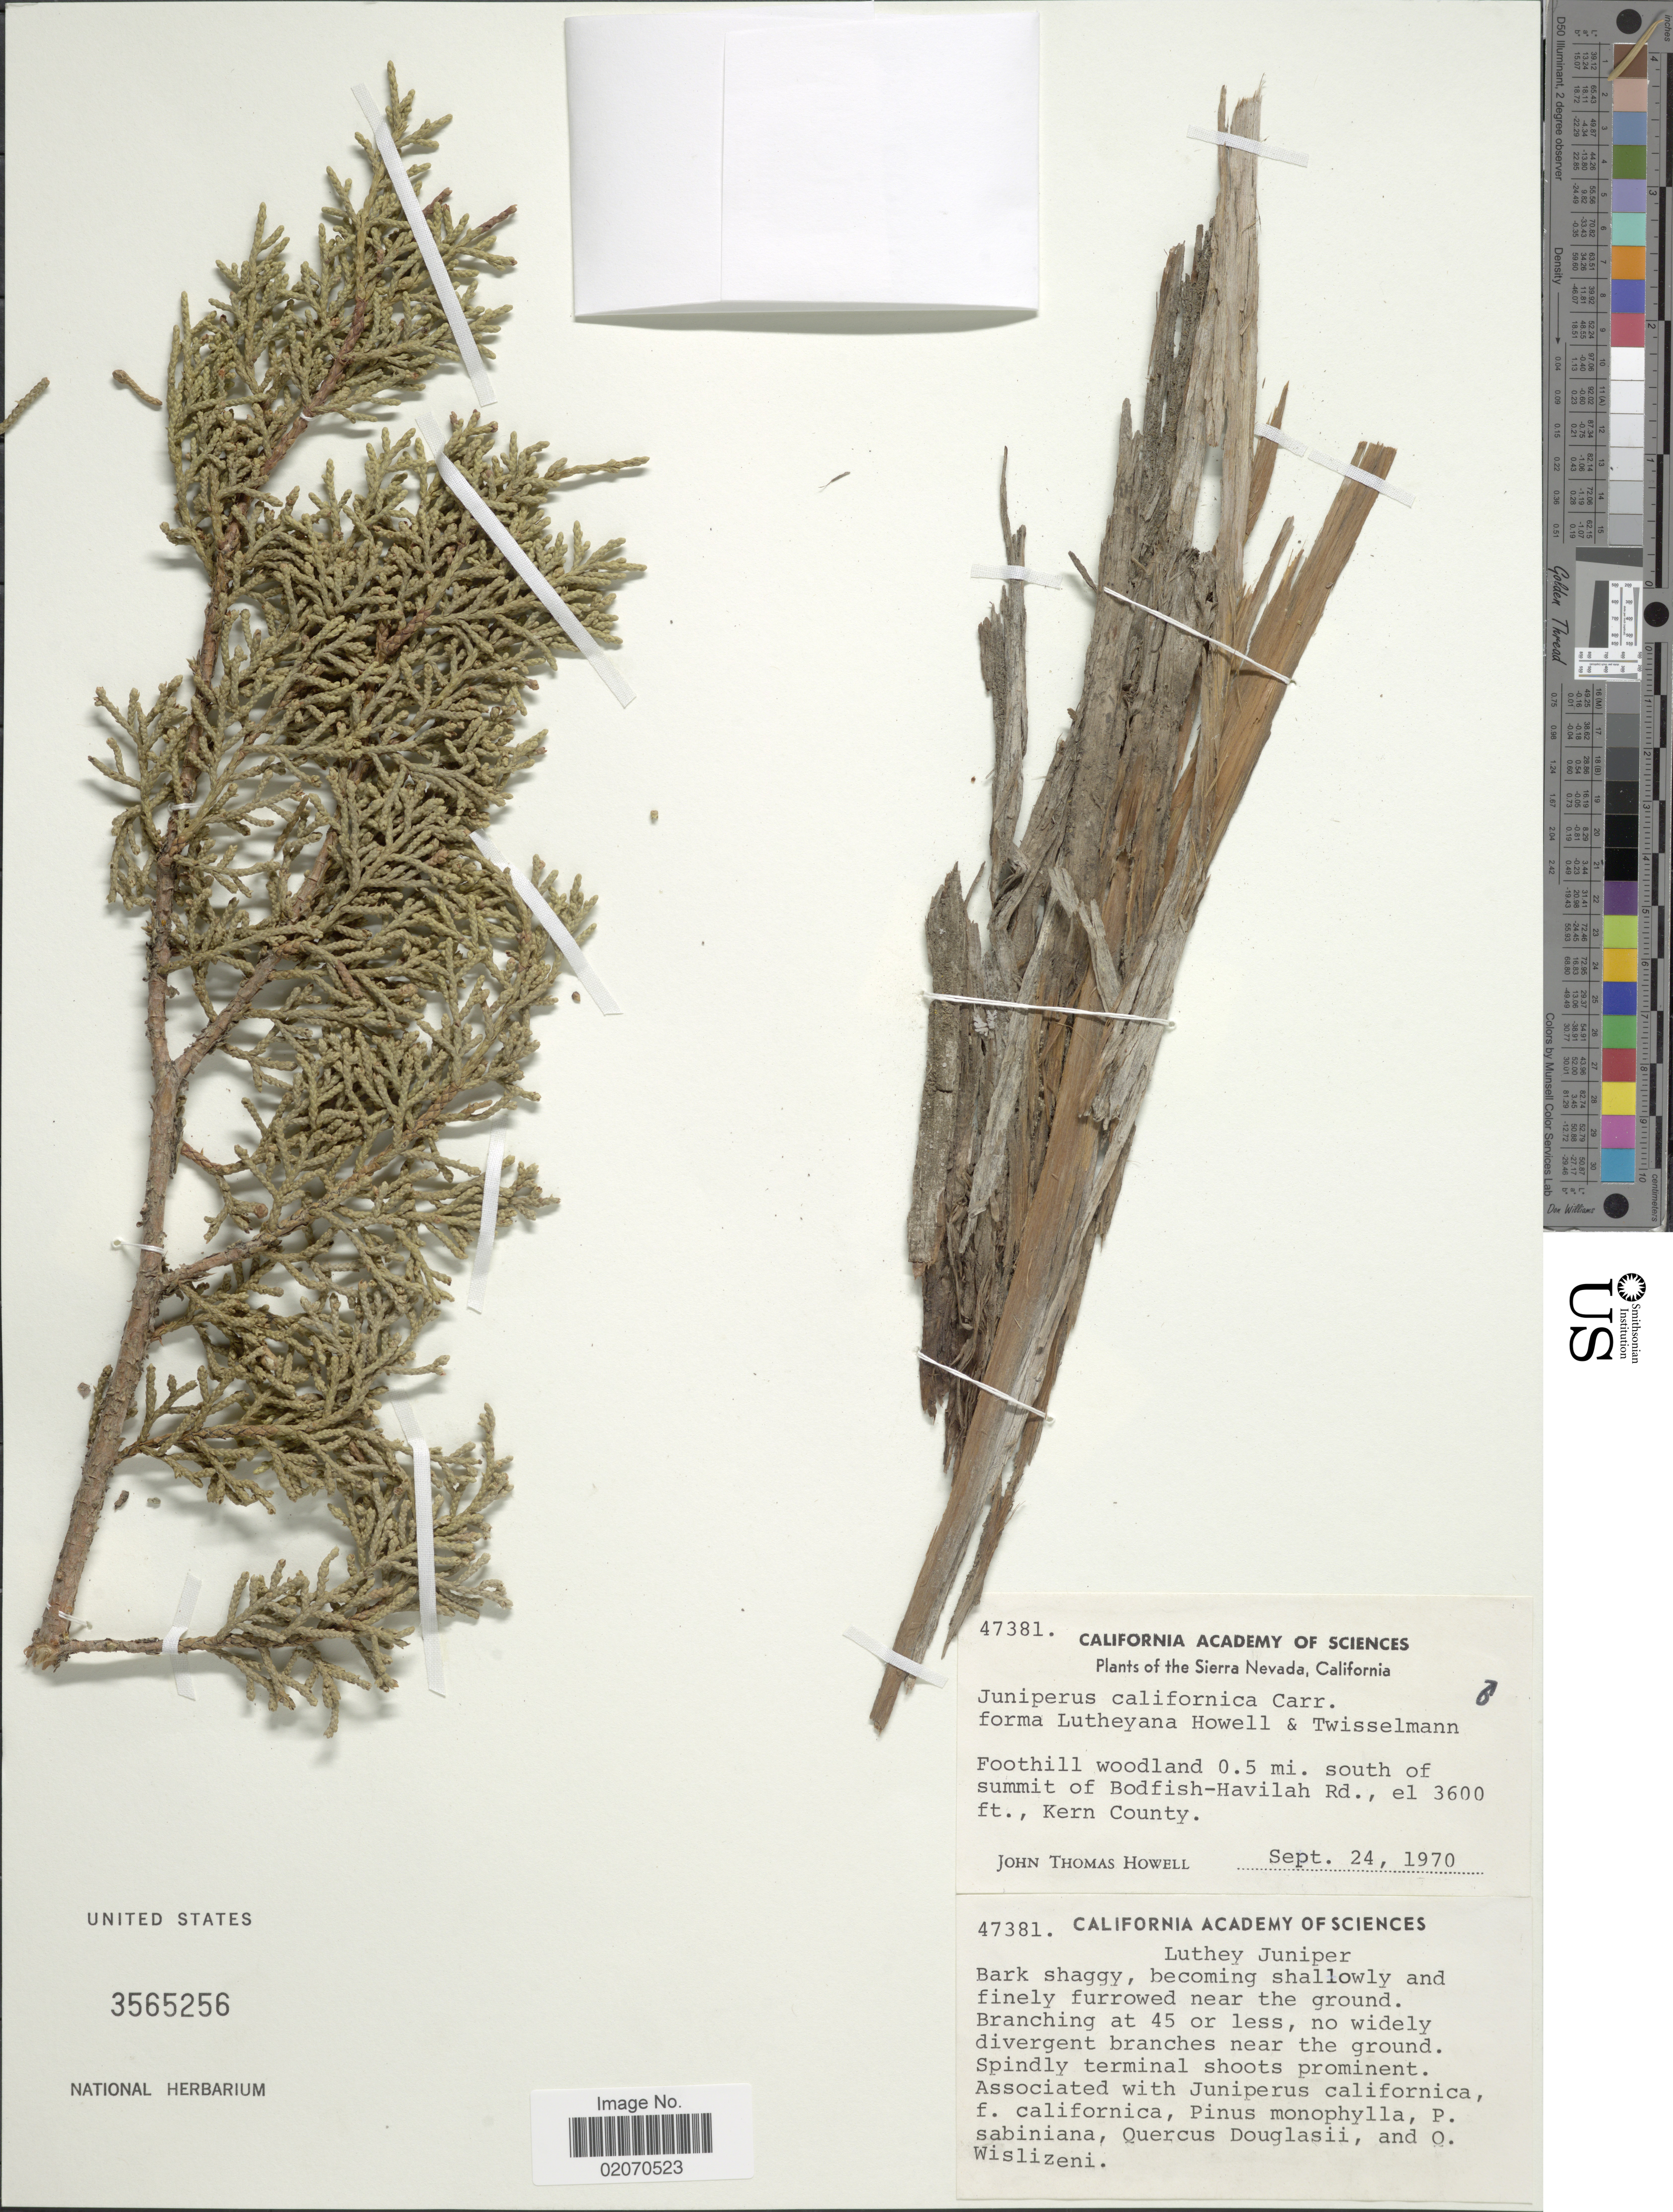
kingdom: Plantae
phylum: Tracheophyta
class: Pinopsida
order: Pinales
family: Cupressaceae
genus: Juniperus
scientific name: Juniperus californica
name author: Carrière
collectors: J. T. Howell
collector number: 47381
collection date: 1970-09-24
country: United States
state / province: California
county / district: Kern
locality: Sierra Nevada, Foothills woodland 0.5 mi. south of summit of Bodfish-Havilah Rd. Kern County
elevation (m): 1097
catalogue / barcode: US 3565256